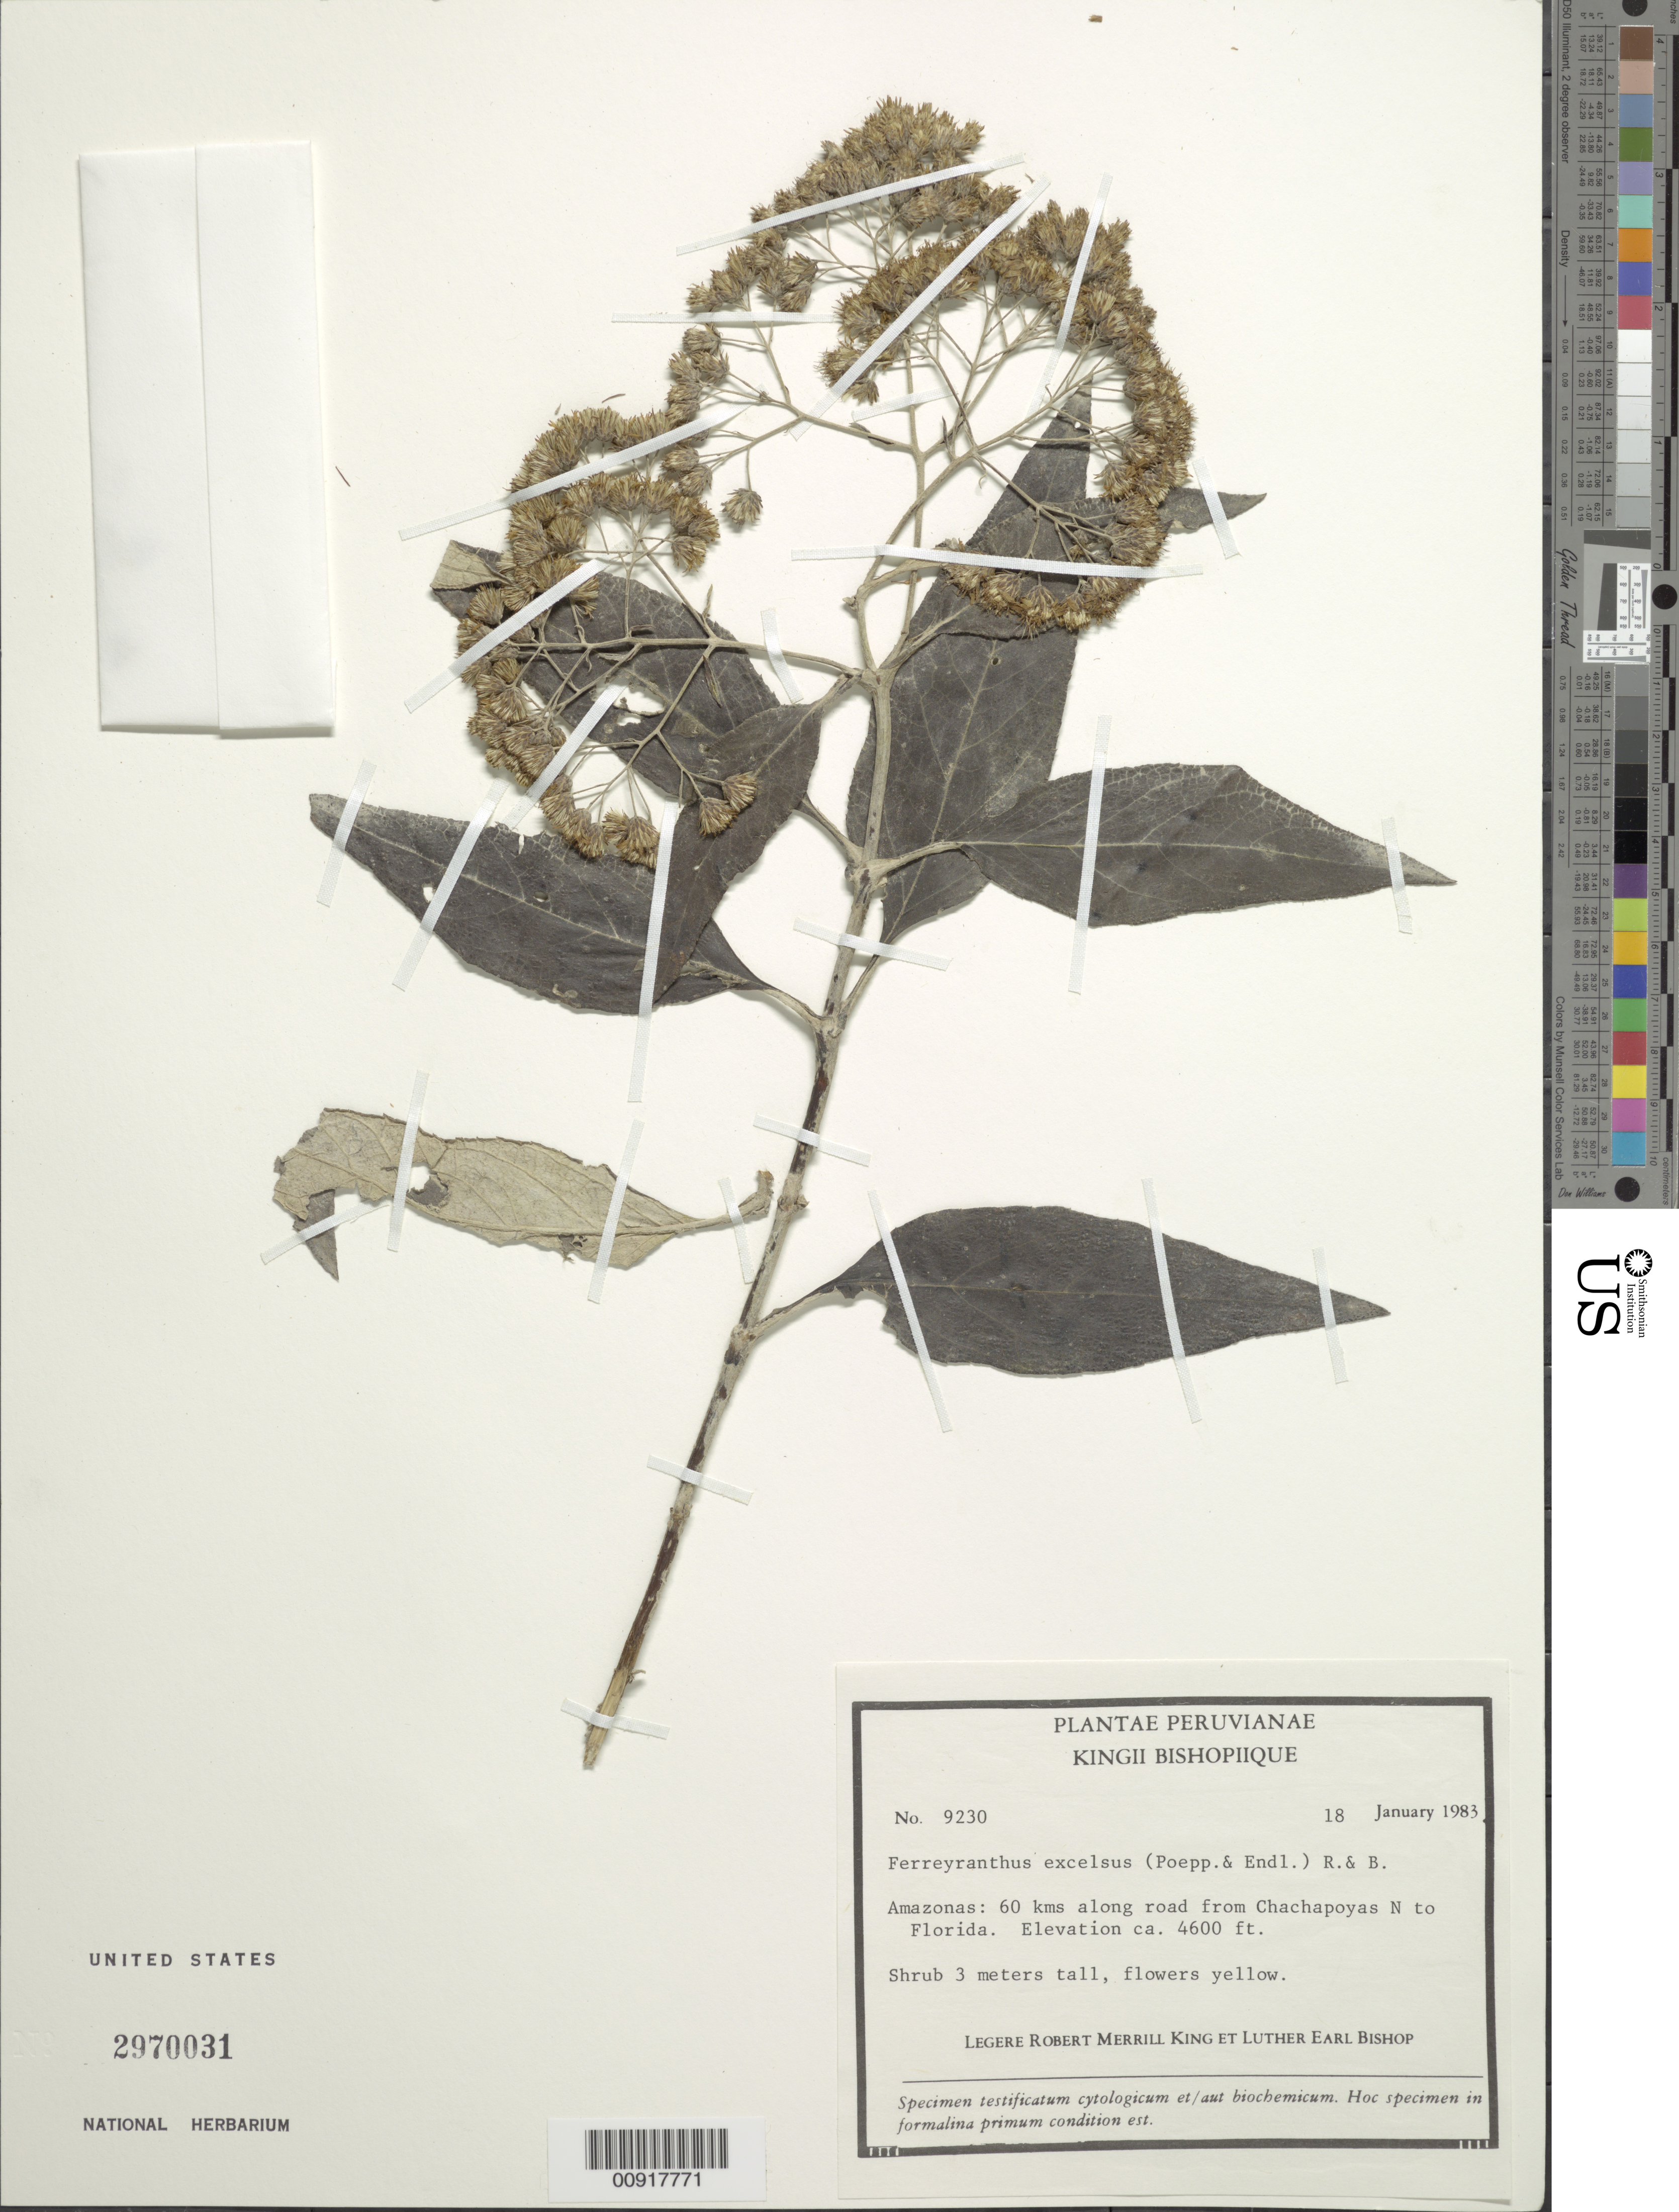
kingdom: Plantae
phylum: Tracheophyta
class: Magnoliopsida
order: Asterales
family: Asteraceae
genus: Ferreyranthus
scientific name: Ferreyranthus excelsus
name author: (Poepp. & Endl.) H. Rob. & Brettell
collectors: R. M. King & L. E. Bishop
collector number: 9230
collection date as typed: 18 January 1983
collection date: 1983-01-18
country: Peru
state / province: Amazonas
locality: Amazonas: 60 km along road from Chachapoyas N to Florida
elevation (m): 1402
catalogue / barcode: US 2970031